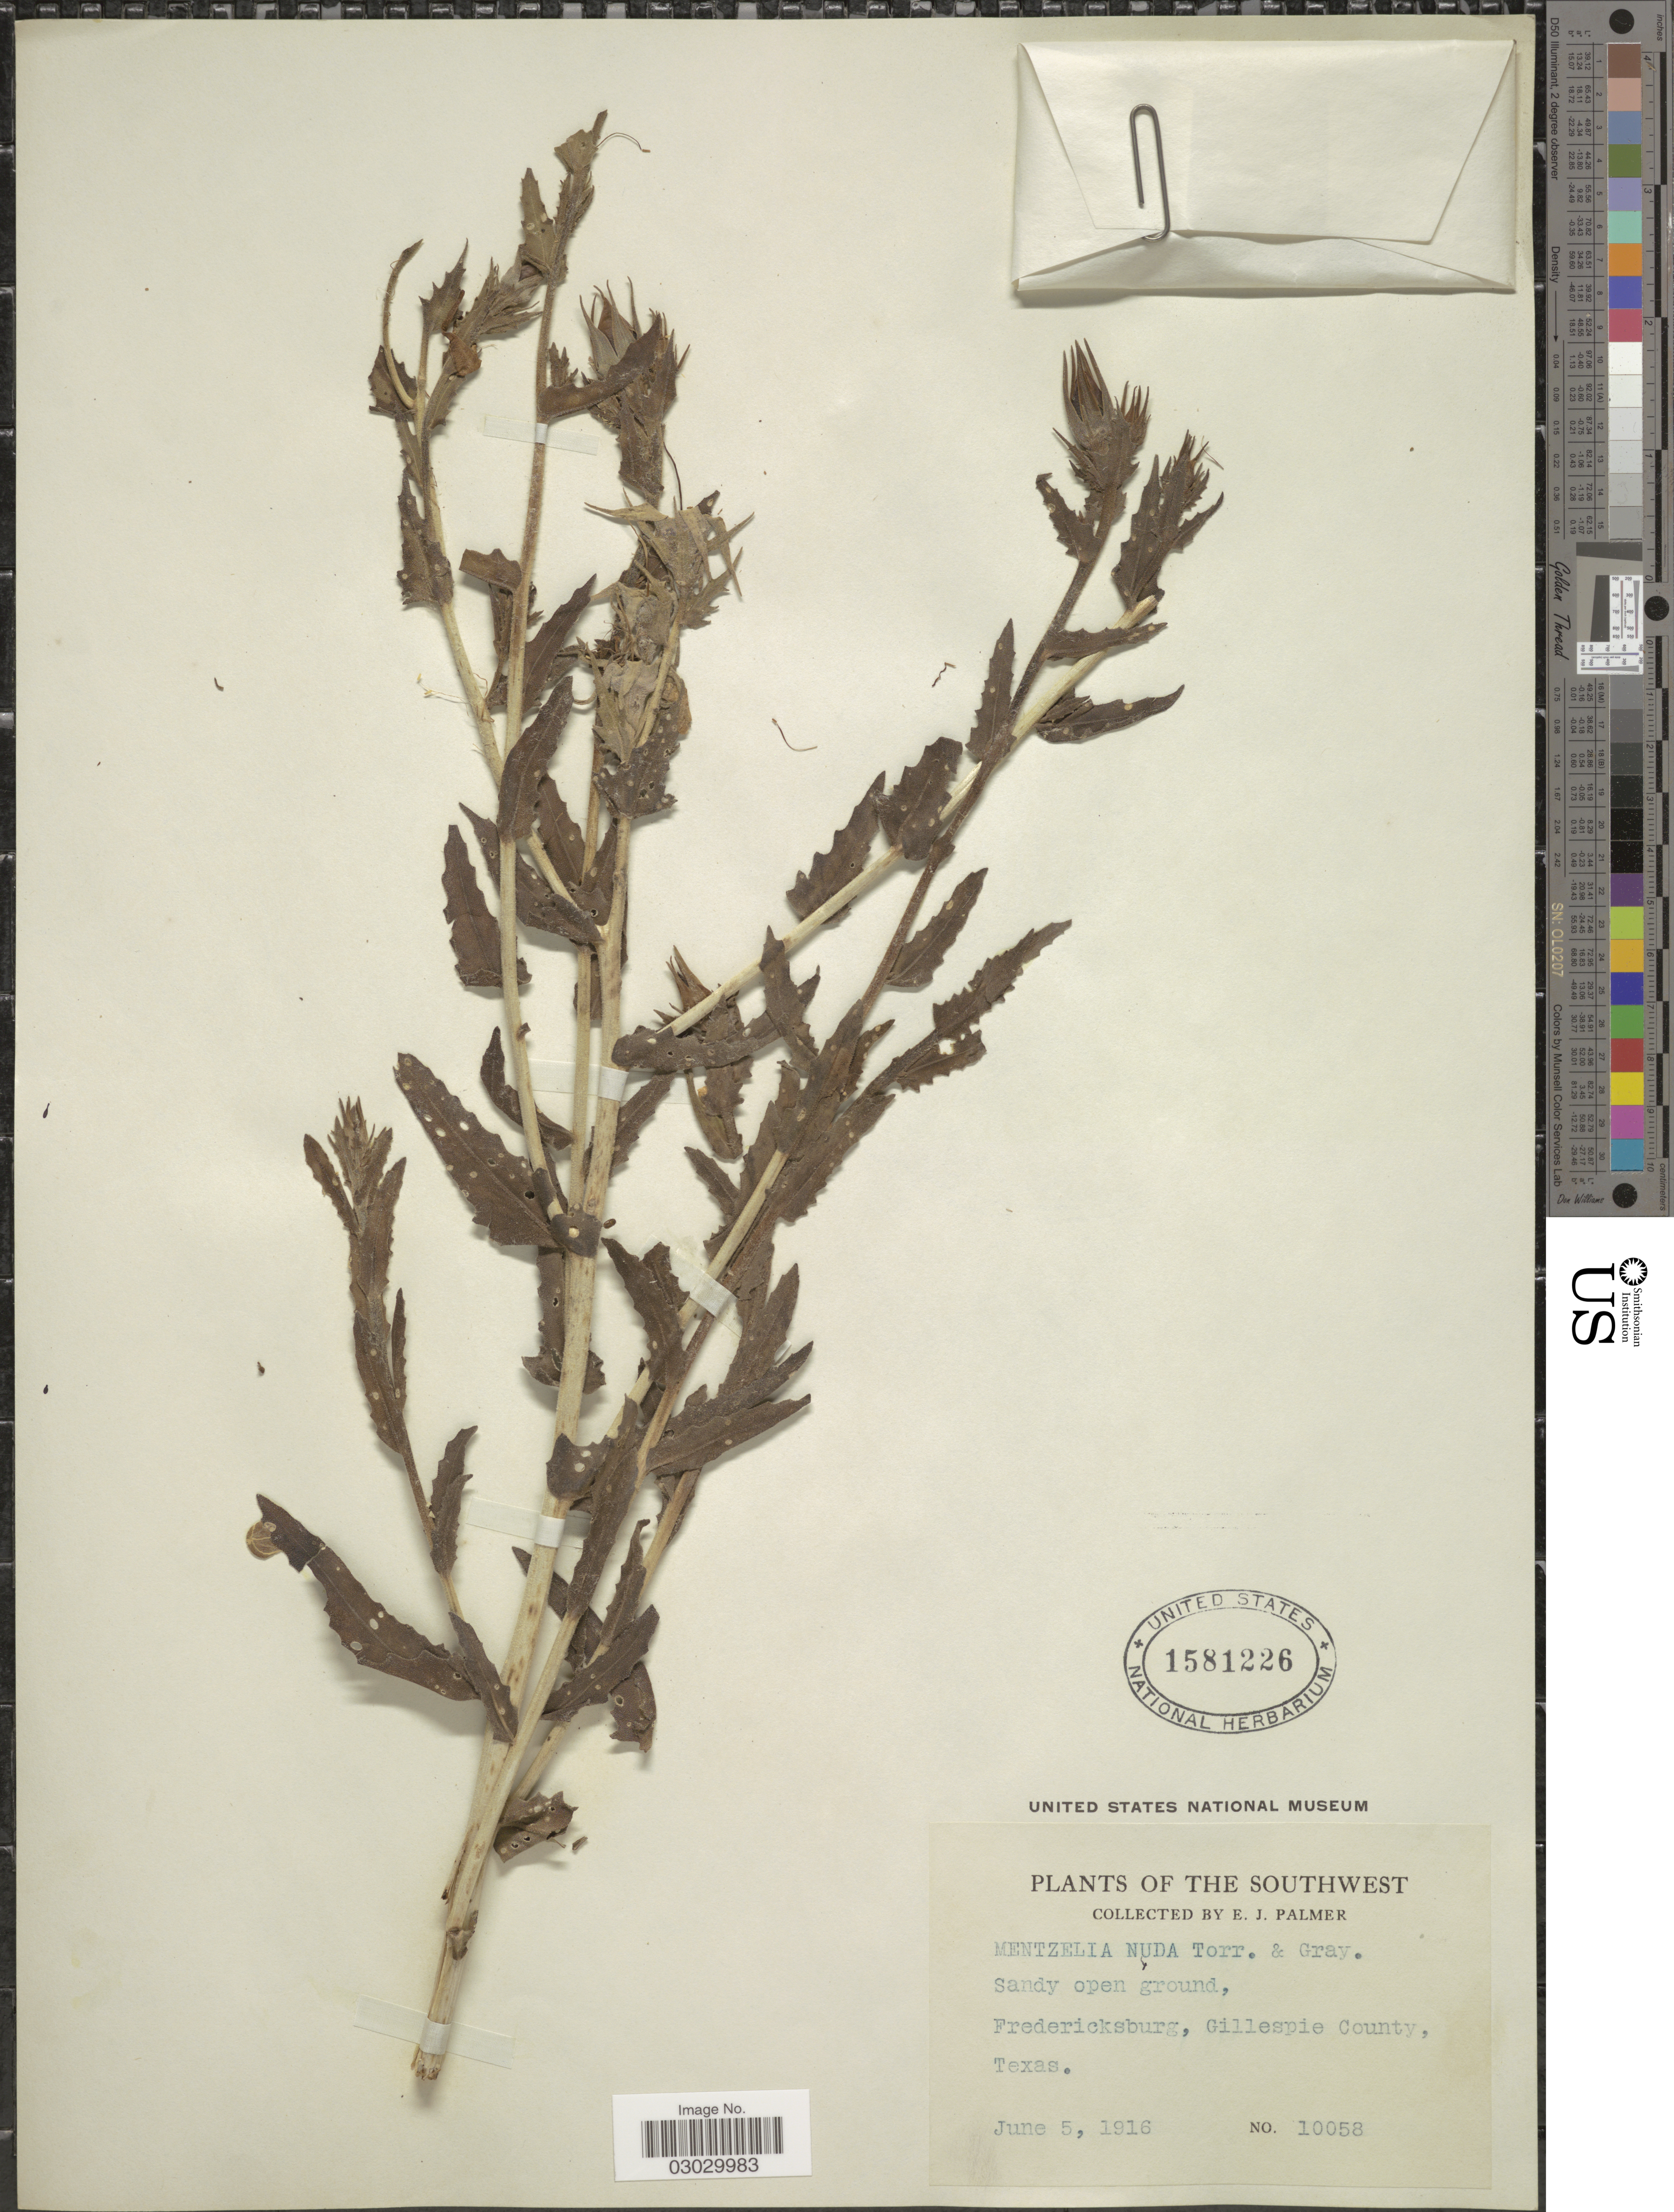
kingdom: Plantae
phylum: Tracheophyta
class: Magnoliopsida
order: Cornales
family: Loasaceae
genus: Mentzelia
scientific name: Mentzelia nuda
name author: (Pursh) Torr. & A. Gray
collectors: E. J. Palmer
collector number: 10058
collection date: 1916-06-05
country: United States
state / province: Texas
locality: Southwest. Fredericksburg, Gillespie County.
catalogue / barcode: US 1581226